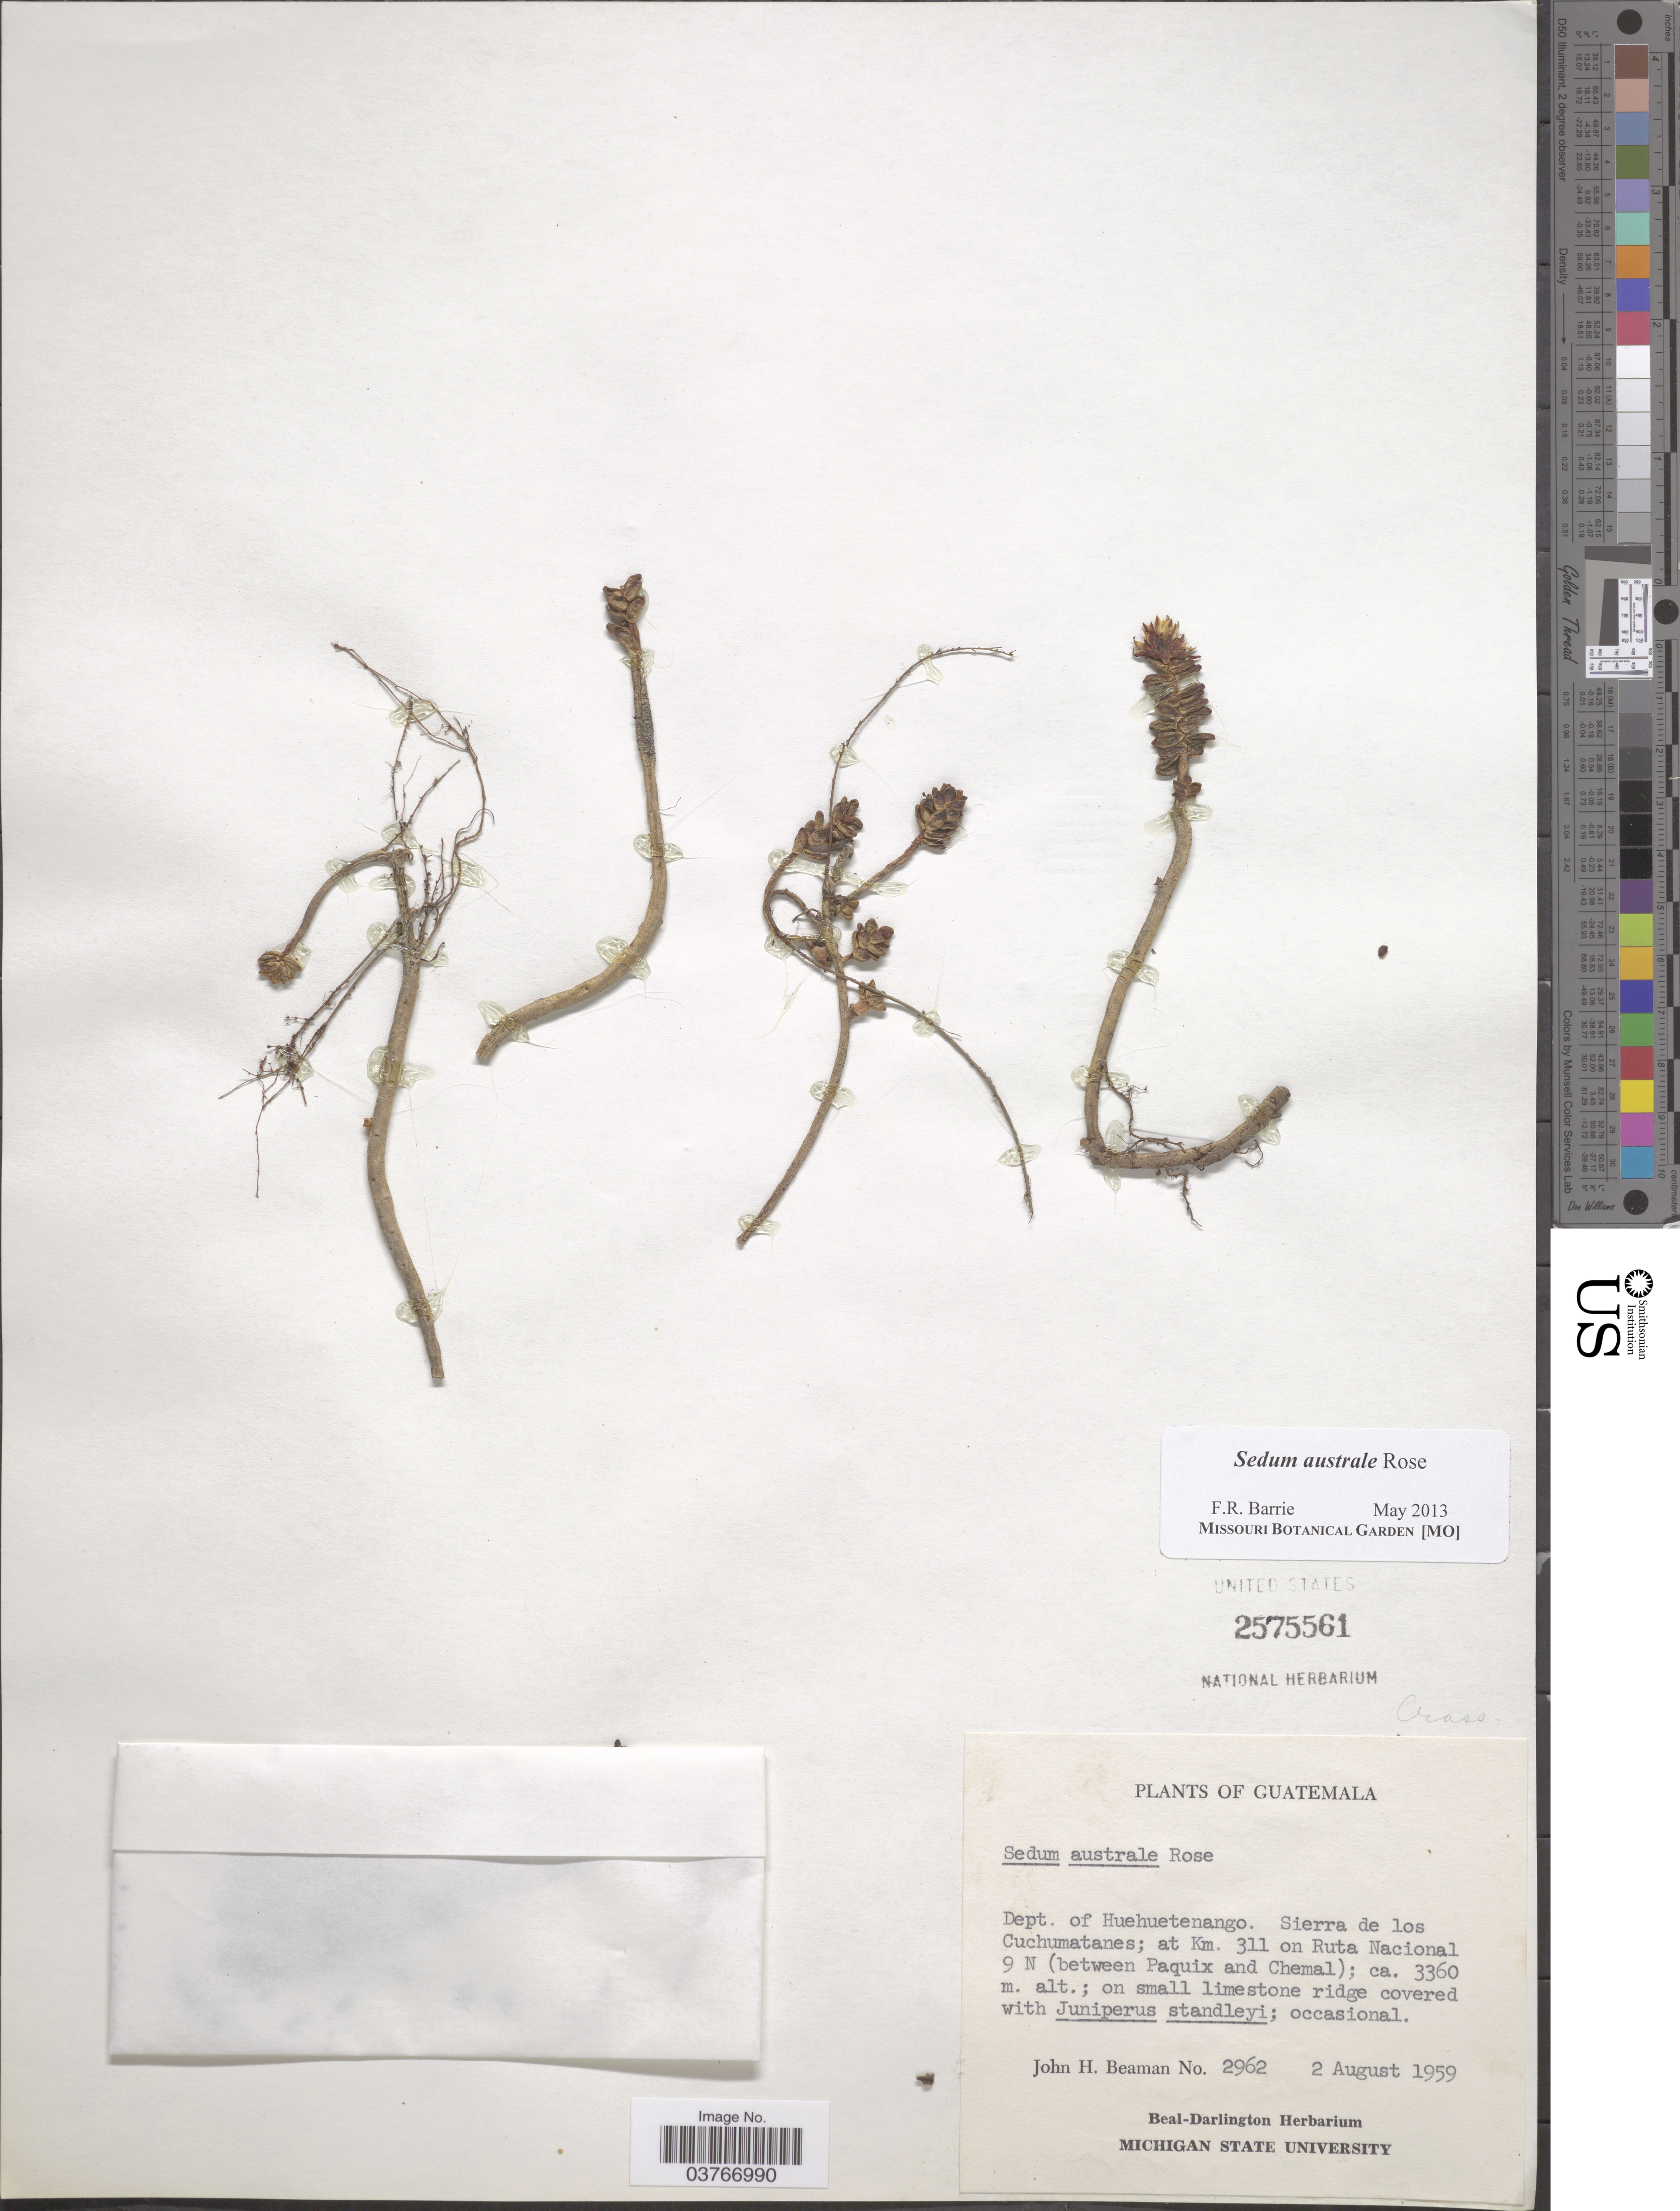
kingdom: Plantae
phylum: Tracheophyta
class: Magnoliopsida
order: Saxifragales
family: Crassulaceae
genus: Sedum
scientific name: Sedum australe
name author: Rose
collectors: J. H. Beaman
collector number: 2962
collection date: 1959-08-02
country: Guatemala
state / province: Huehuetenango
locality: Dept. of Huehuetenango. Sierra de los Cuchumatanes; at Km 311 on Ruta Nacional 9 N (between Paquix and Chemal).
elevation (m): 3360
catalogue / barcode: US 2575561